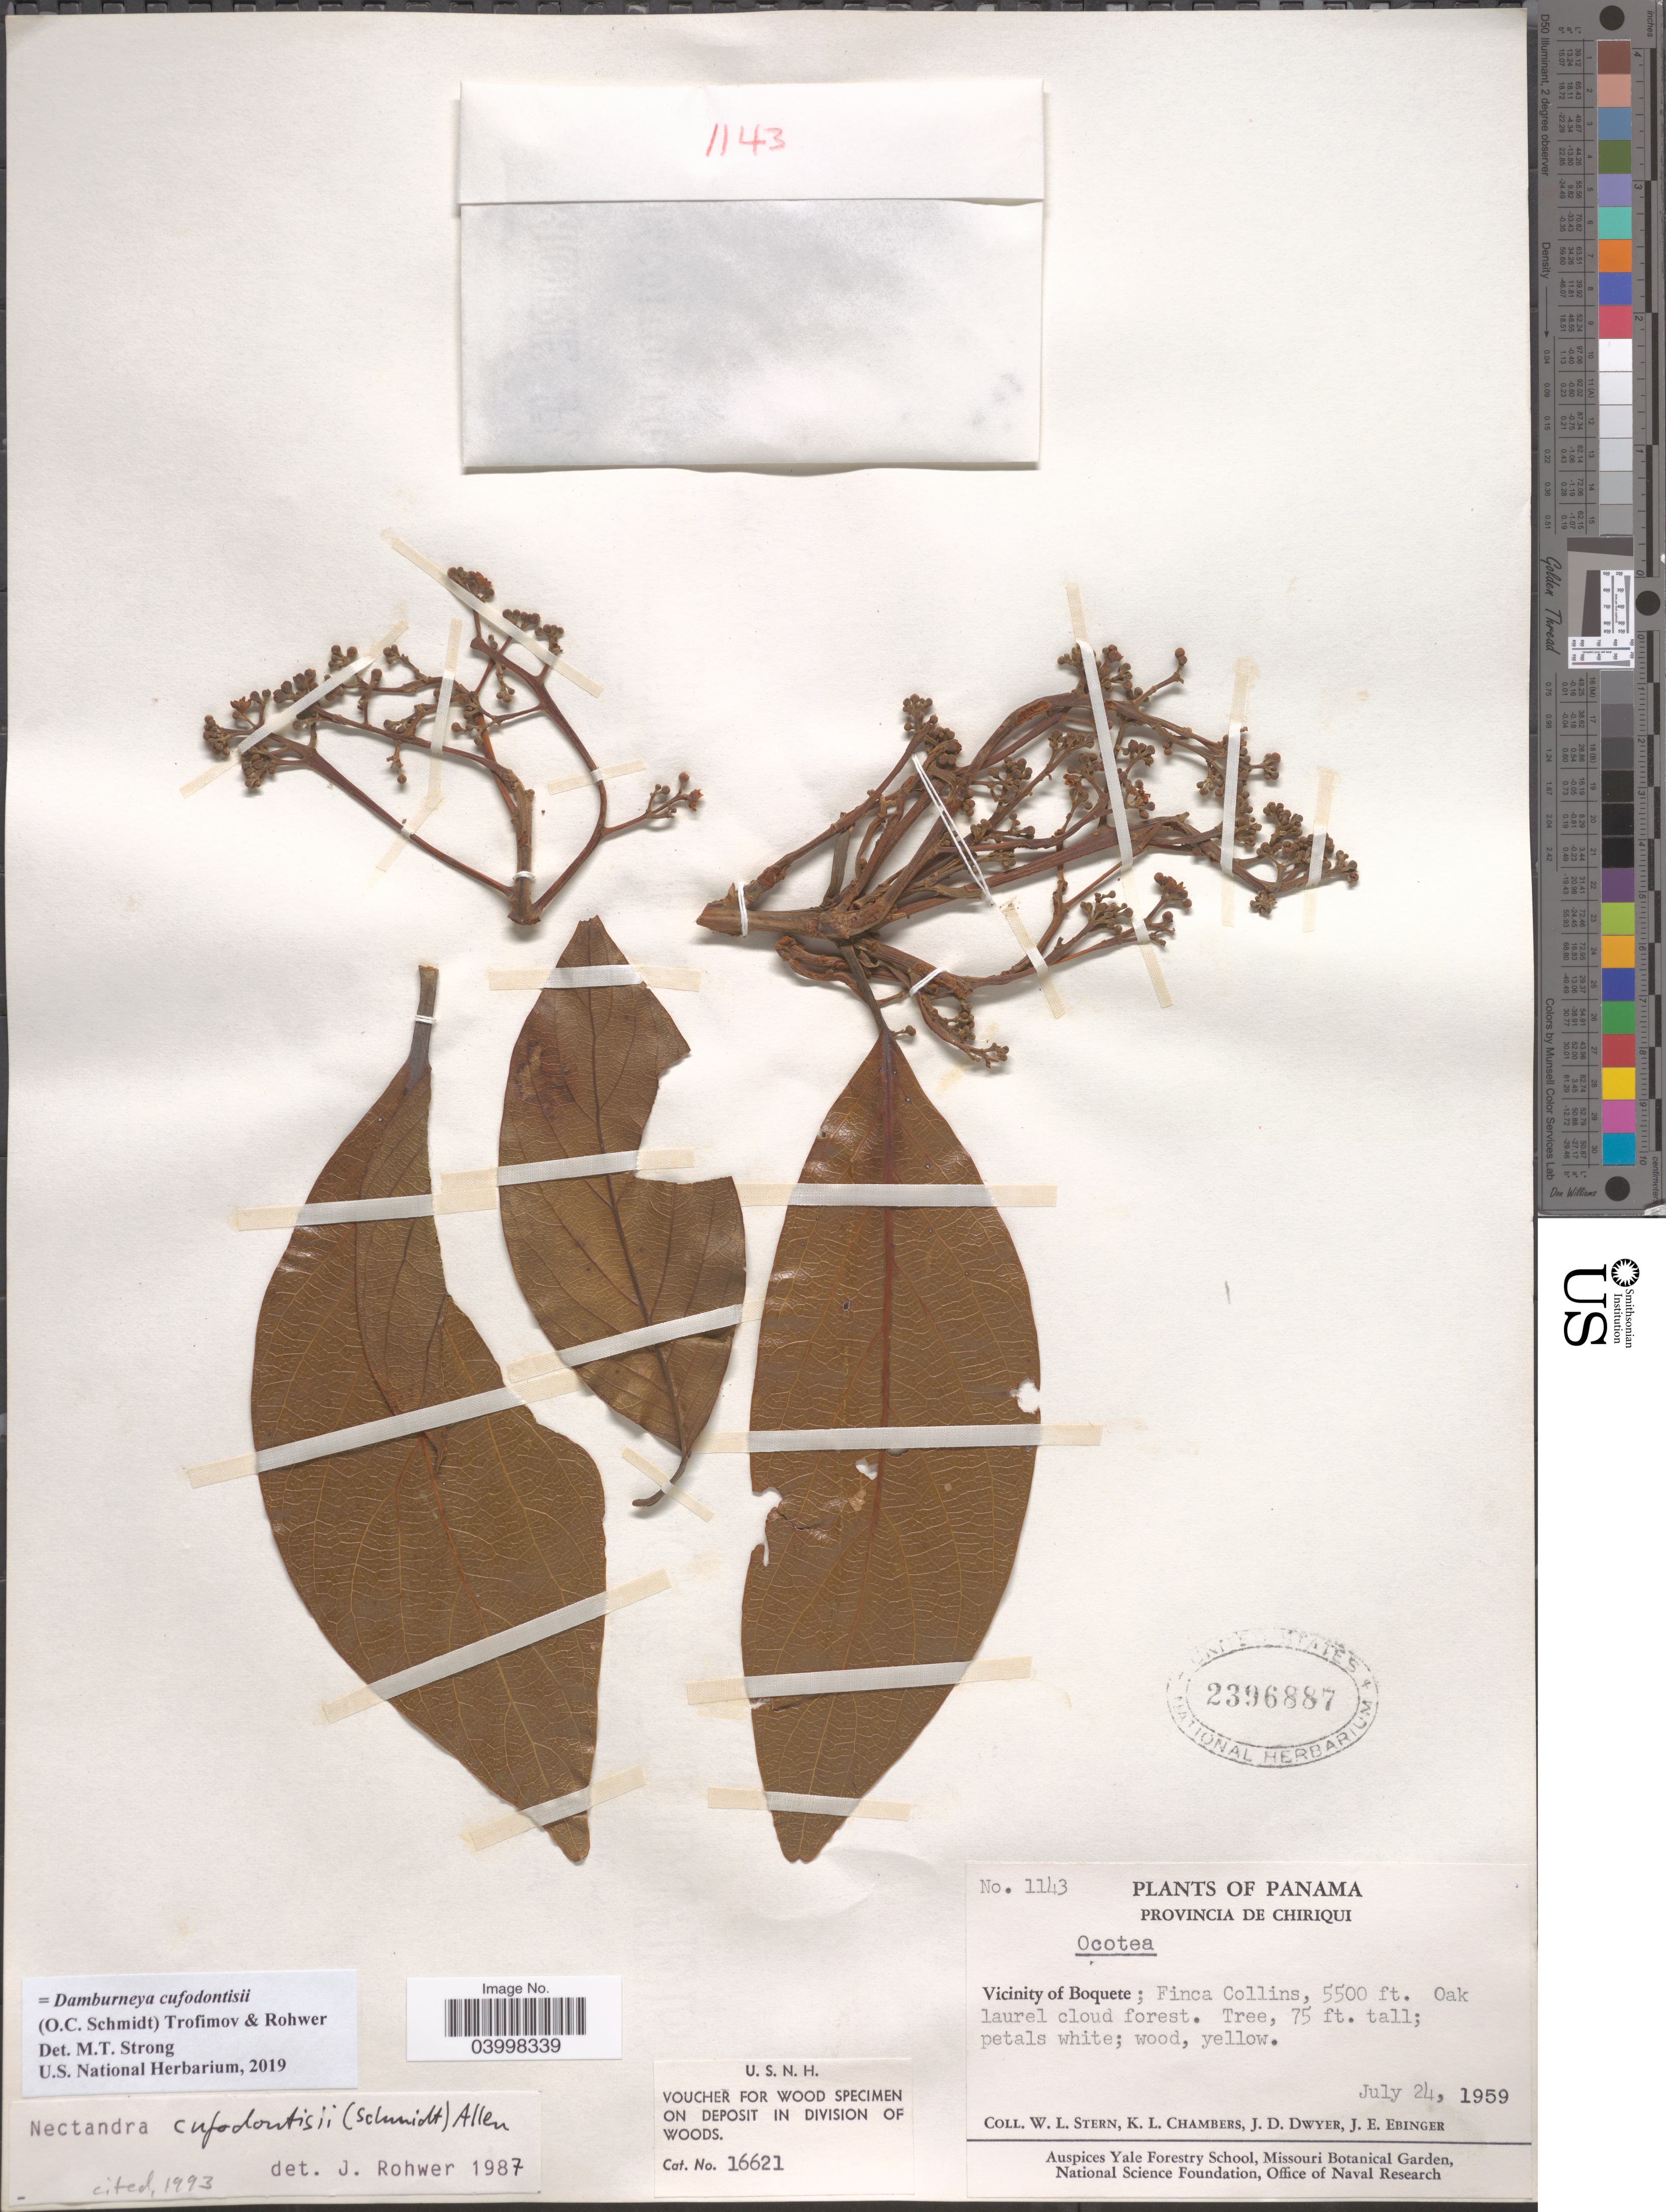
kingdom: Plantae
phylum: Tracheophyta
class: Magnoliopsida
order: Laurales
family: Lauraceae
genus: Damburneya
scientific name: Damburneya cufodontisii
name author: (O.C. Schmidt in Cufod.) Trofimov & Rohwer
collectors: W. L. Stern, K. Chambers, J. D. Dwyer & J. Ebinger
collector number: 1143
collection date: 1959-07-24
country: Panama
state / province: Chiriqui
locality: Vicinity of Boquete; Finca Collins.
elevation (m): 1676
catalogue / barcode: US 2396887